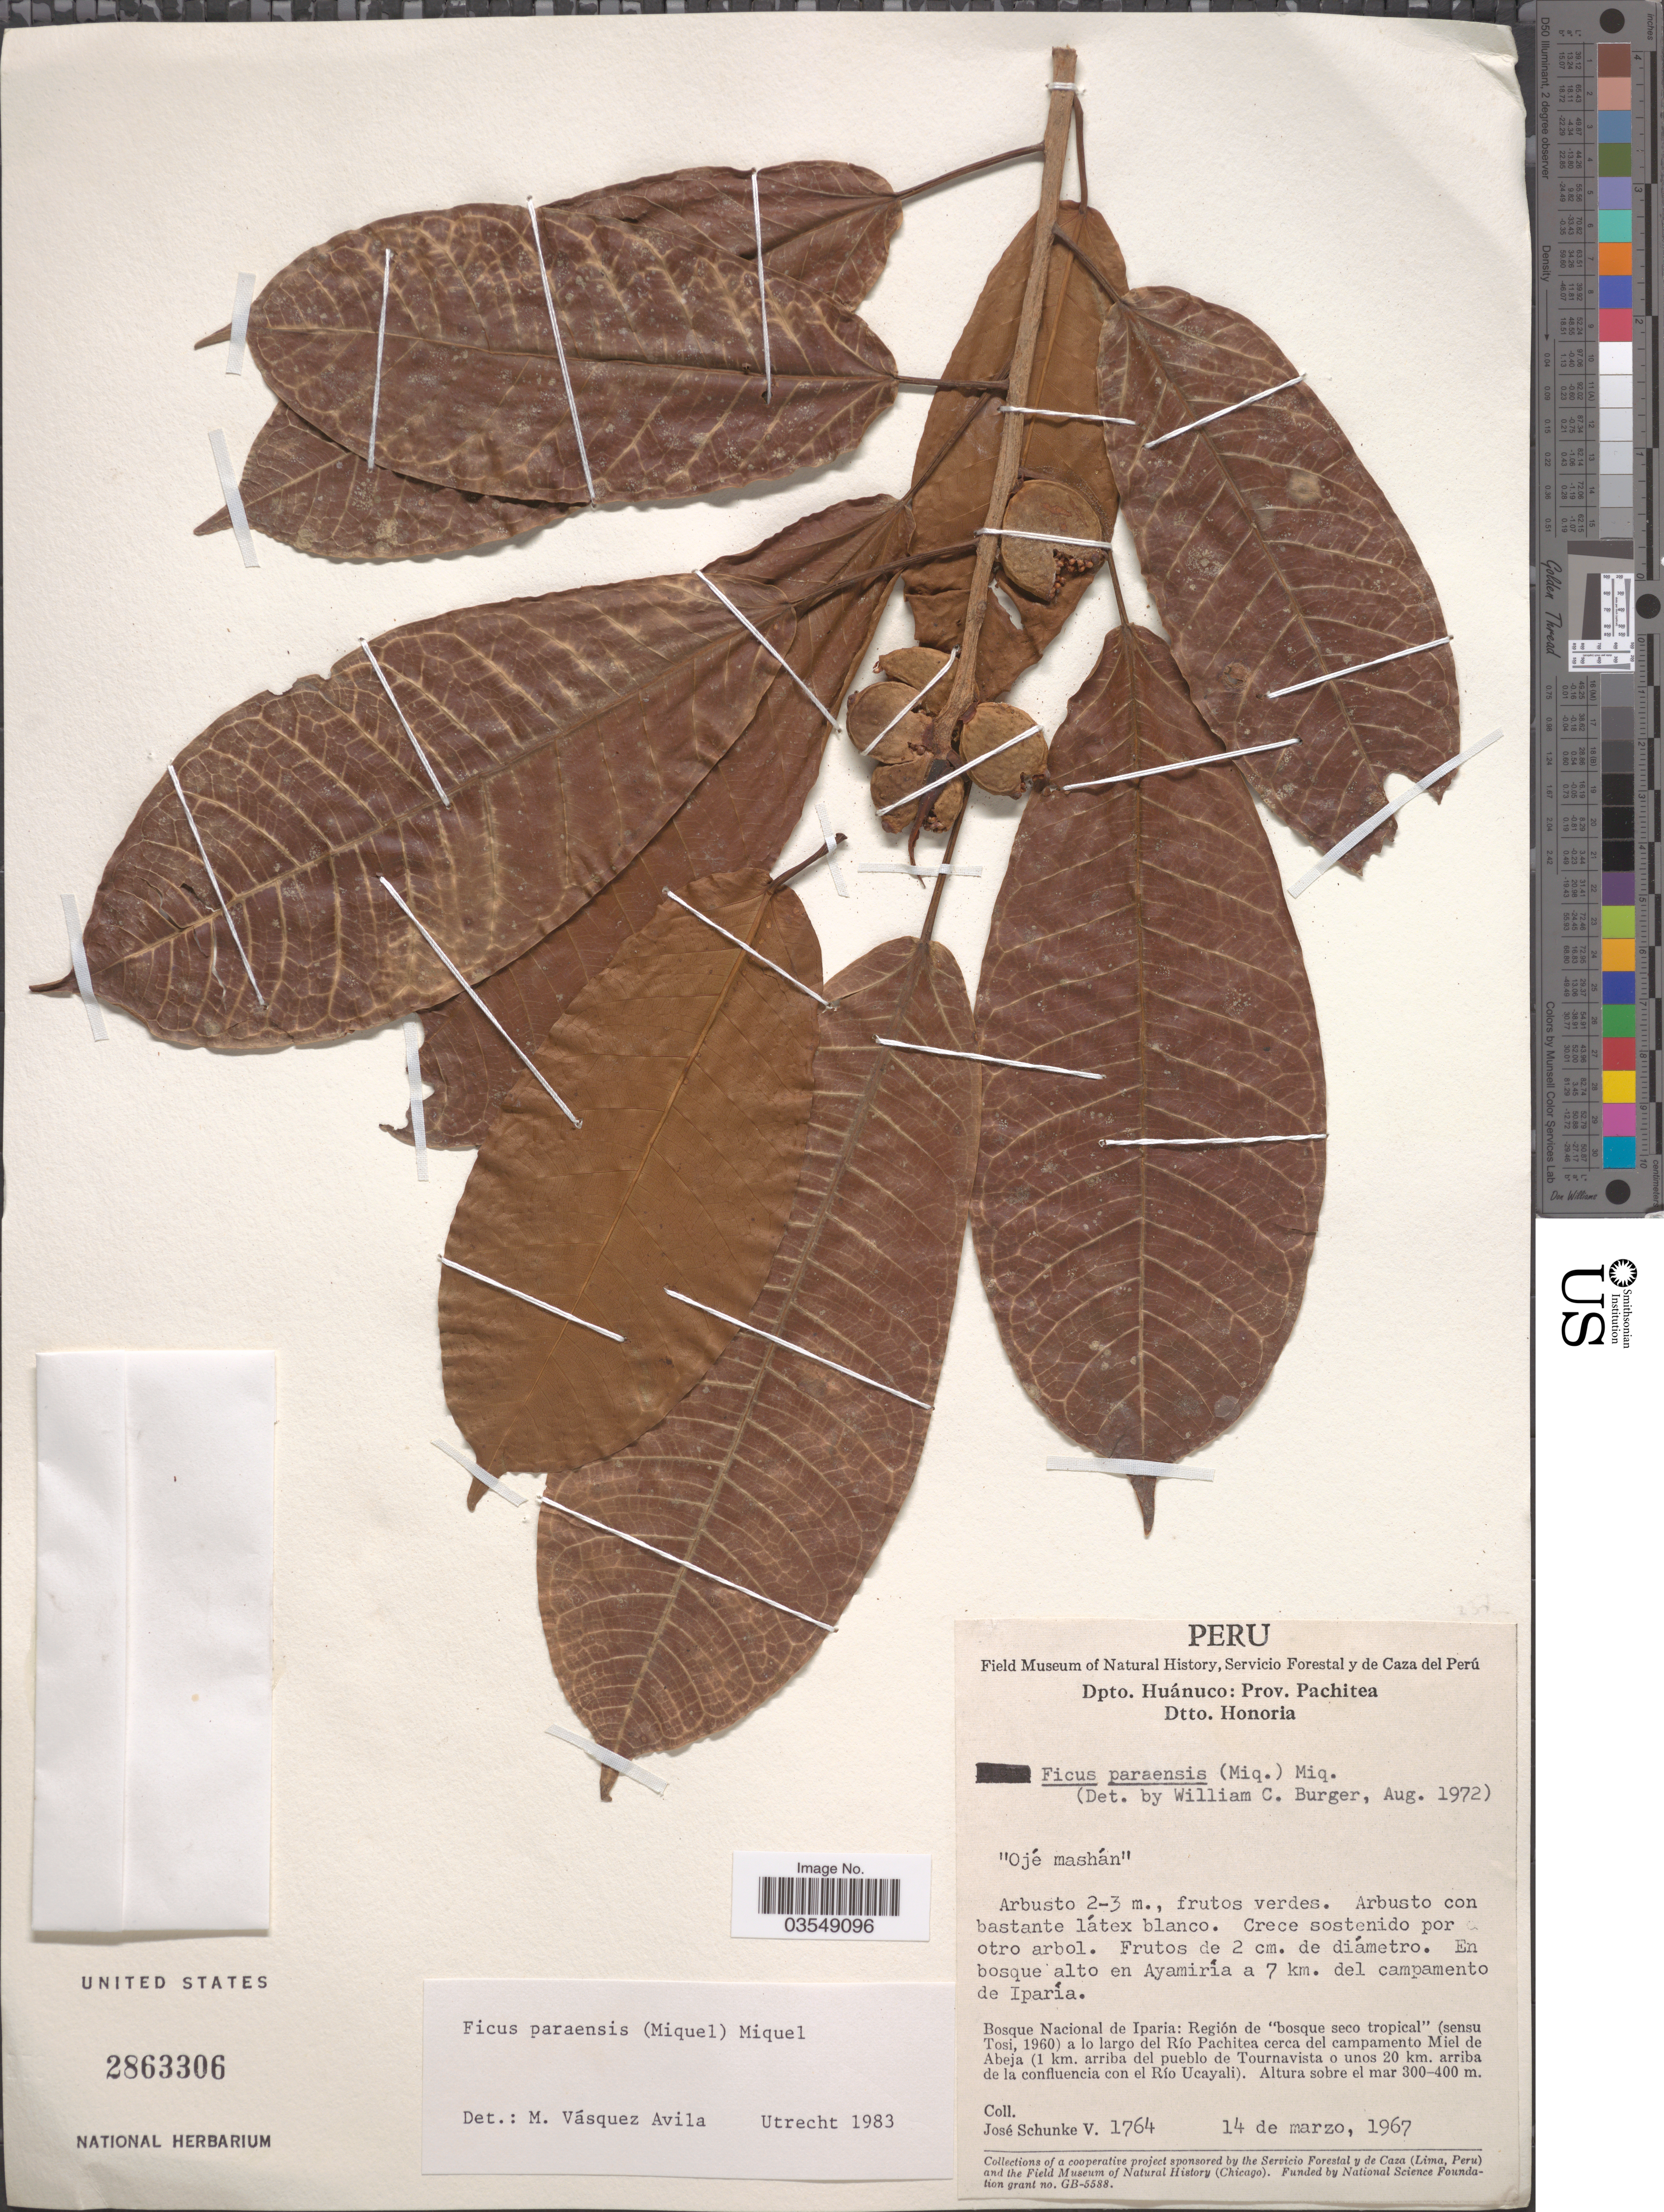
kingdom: Plantae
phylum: Tracheophyta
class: Magnoliopsida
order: Rosales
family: Moraceae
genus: Ficus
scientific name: Ficus paraensis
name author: (Miq.) Miq.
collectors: J. Schunke Vigo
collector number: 1764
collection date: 1967-03-14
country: Peru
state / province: Huánuco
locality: Dpto. Huánuco: Prov. Pachitea, Dtto. Honoria. En bosque alto en Ayamiría a 7 km. del campamento de Iparía. Bosque Nacional de Iparia: Región de "bosque seco tropical" (sensu Tosi, 1960) a lo largo del Río Pachitea cerca del campamento Miel de Abeja (1 km. arriba del pueblo de Tournavista o unos 20 km. arriba de la confluencia con el Río Ucayali).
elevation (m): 300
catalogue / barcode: US 2863306